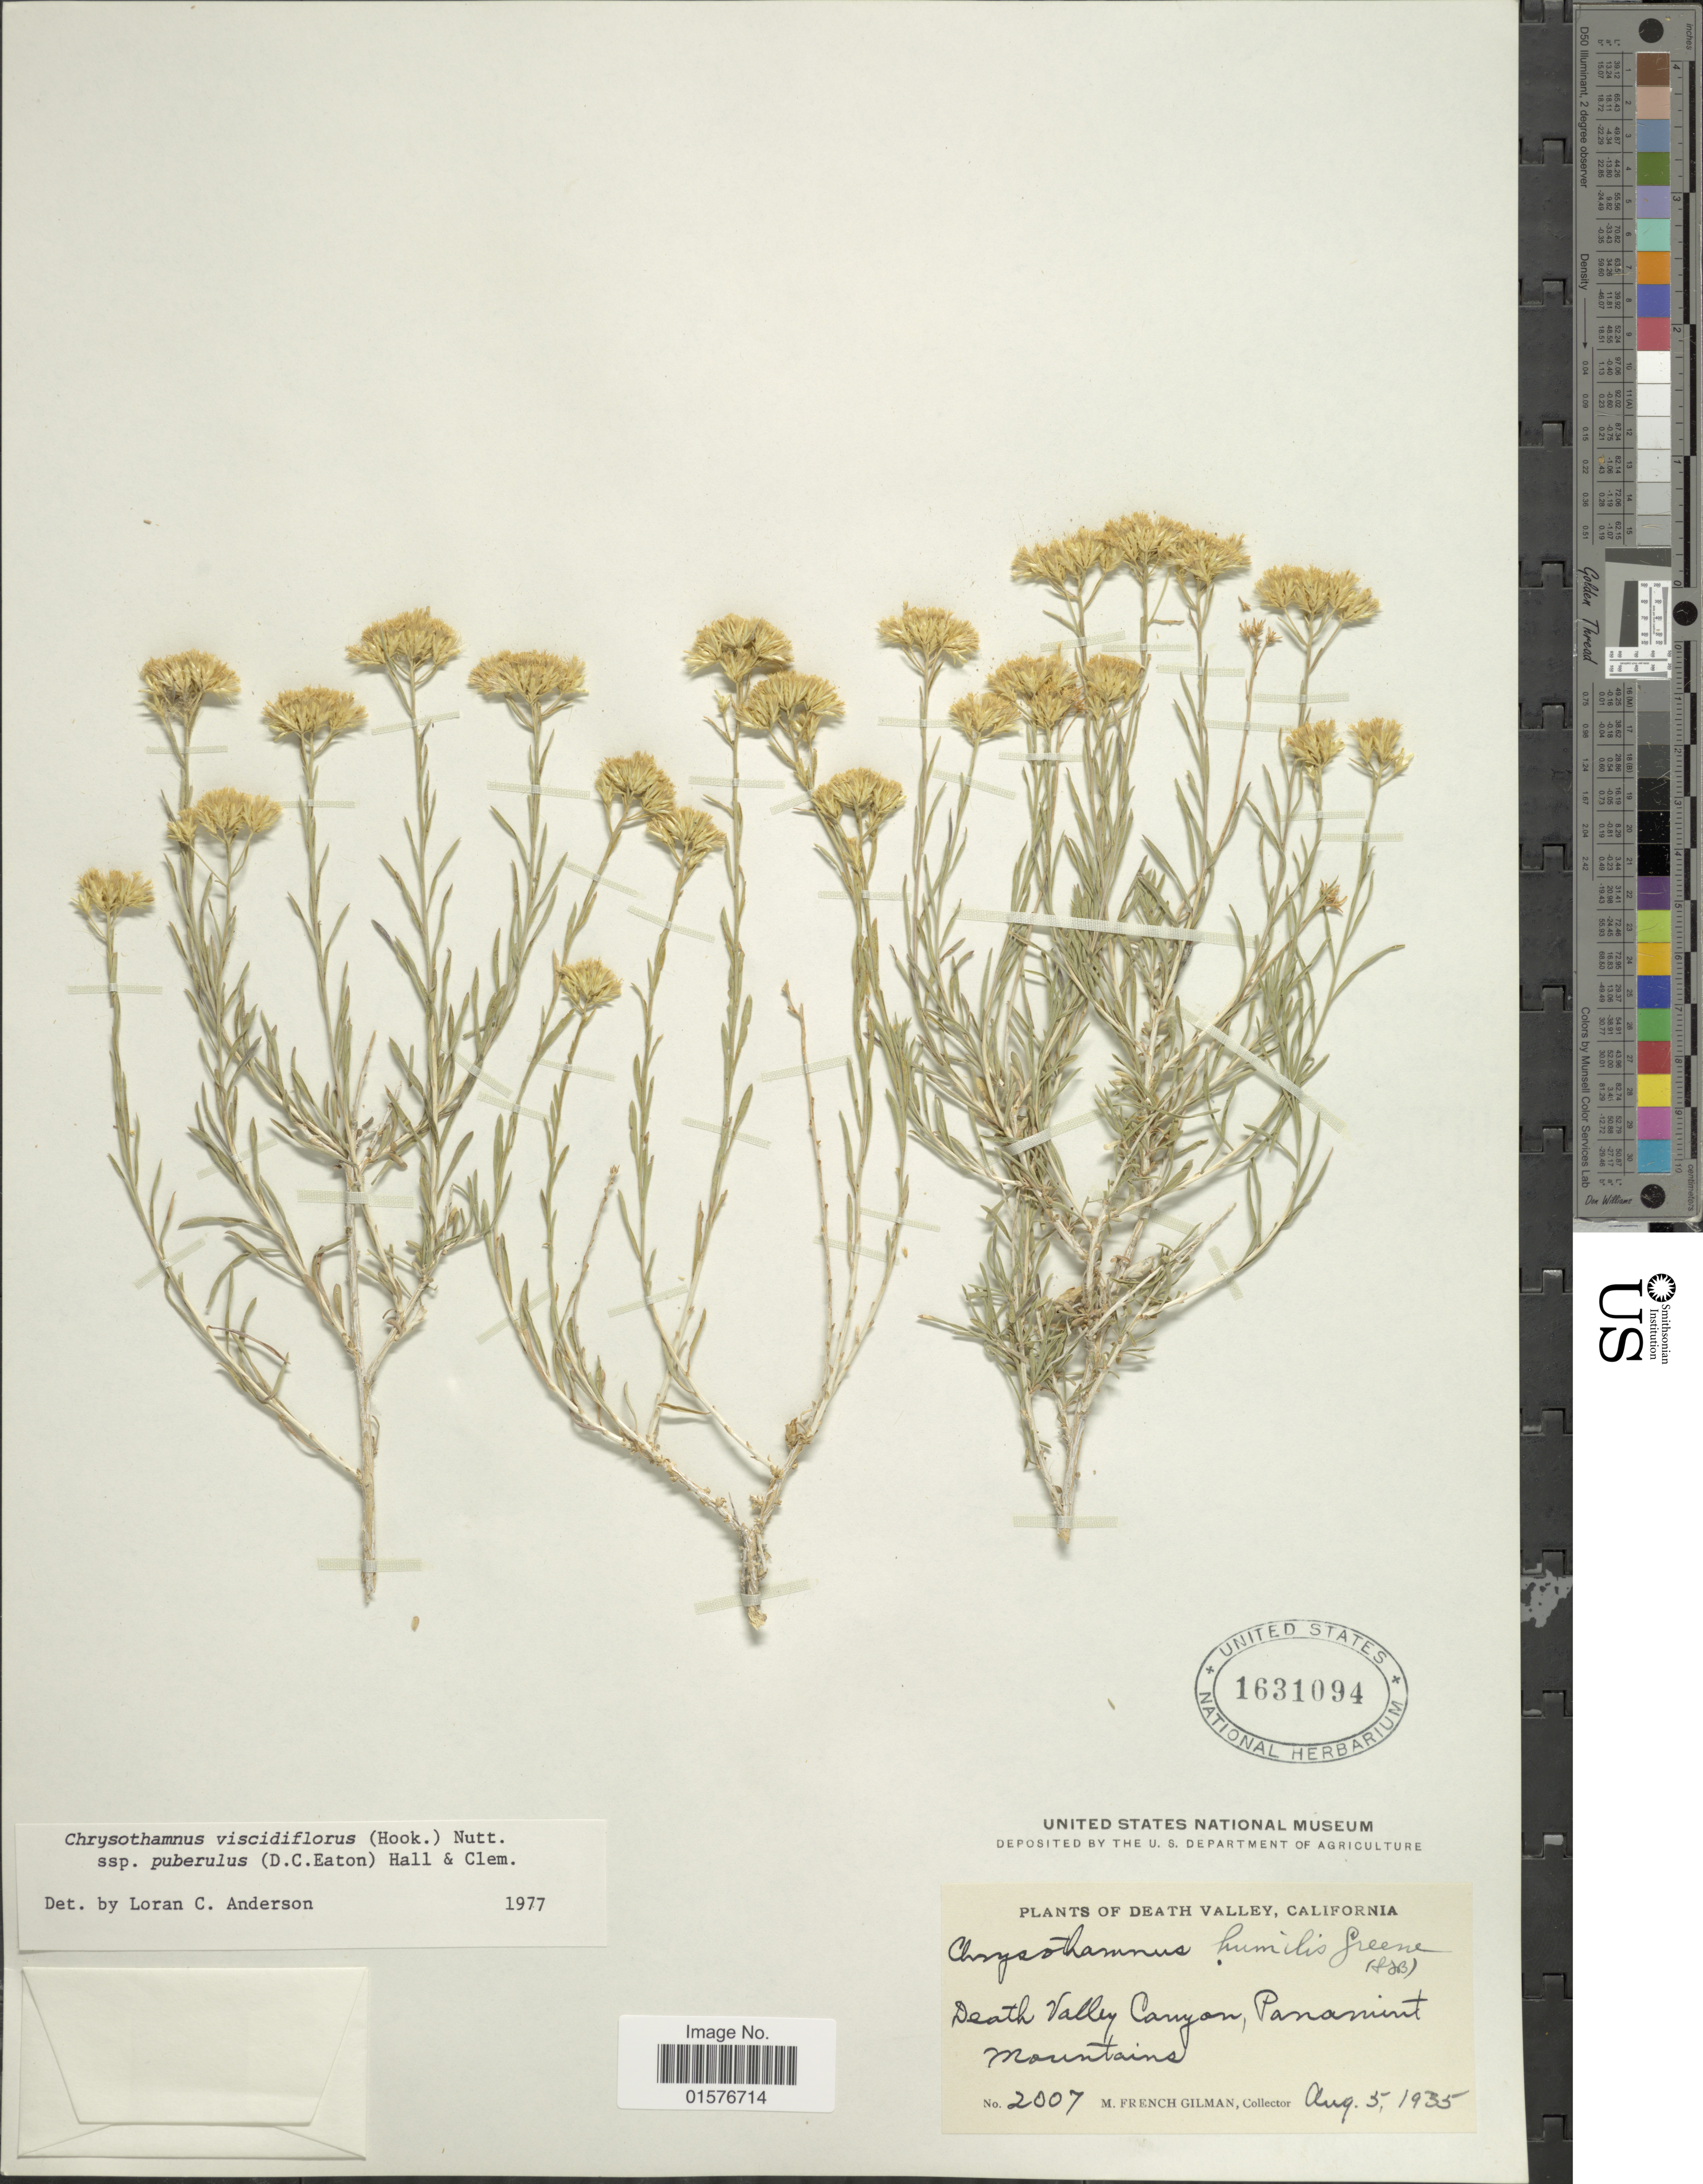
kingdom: Plantae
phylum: Tracheophyta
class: Magnoliopsida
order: Asterales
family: Asteraceae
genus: Chrysothamnus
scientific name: Chrysothamnus viscidiflorus subsp. puberulus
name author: (D.C. Eaton) H.M. Hall & Clem.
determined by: Urbatsch, Lowell E., Curator (LSU), Louisiana State University (UNITED STATES)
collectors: M. F. Gilman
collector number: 2007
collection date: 1935-08-05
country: United States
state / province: California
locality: Death Valley, Death Valley Canyon, Panamint Mountains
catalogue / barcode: US 1631094